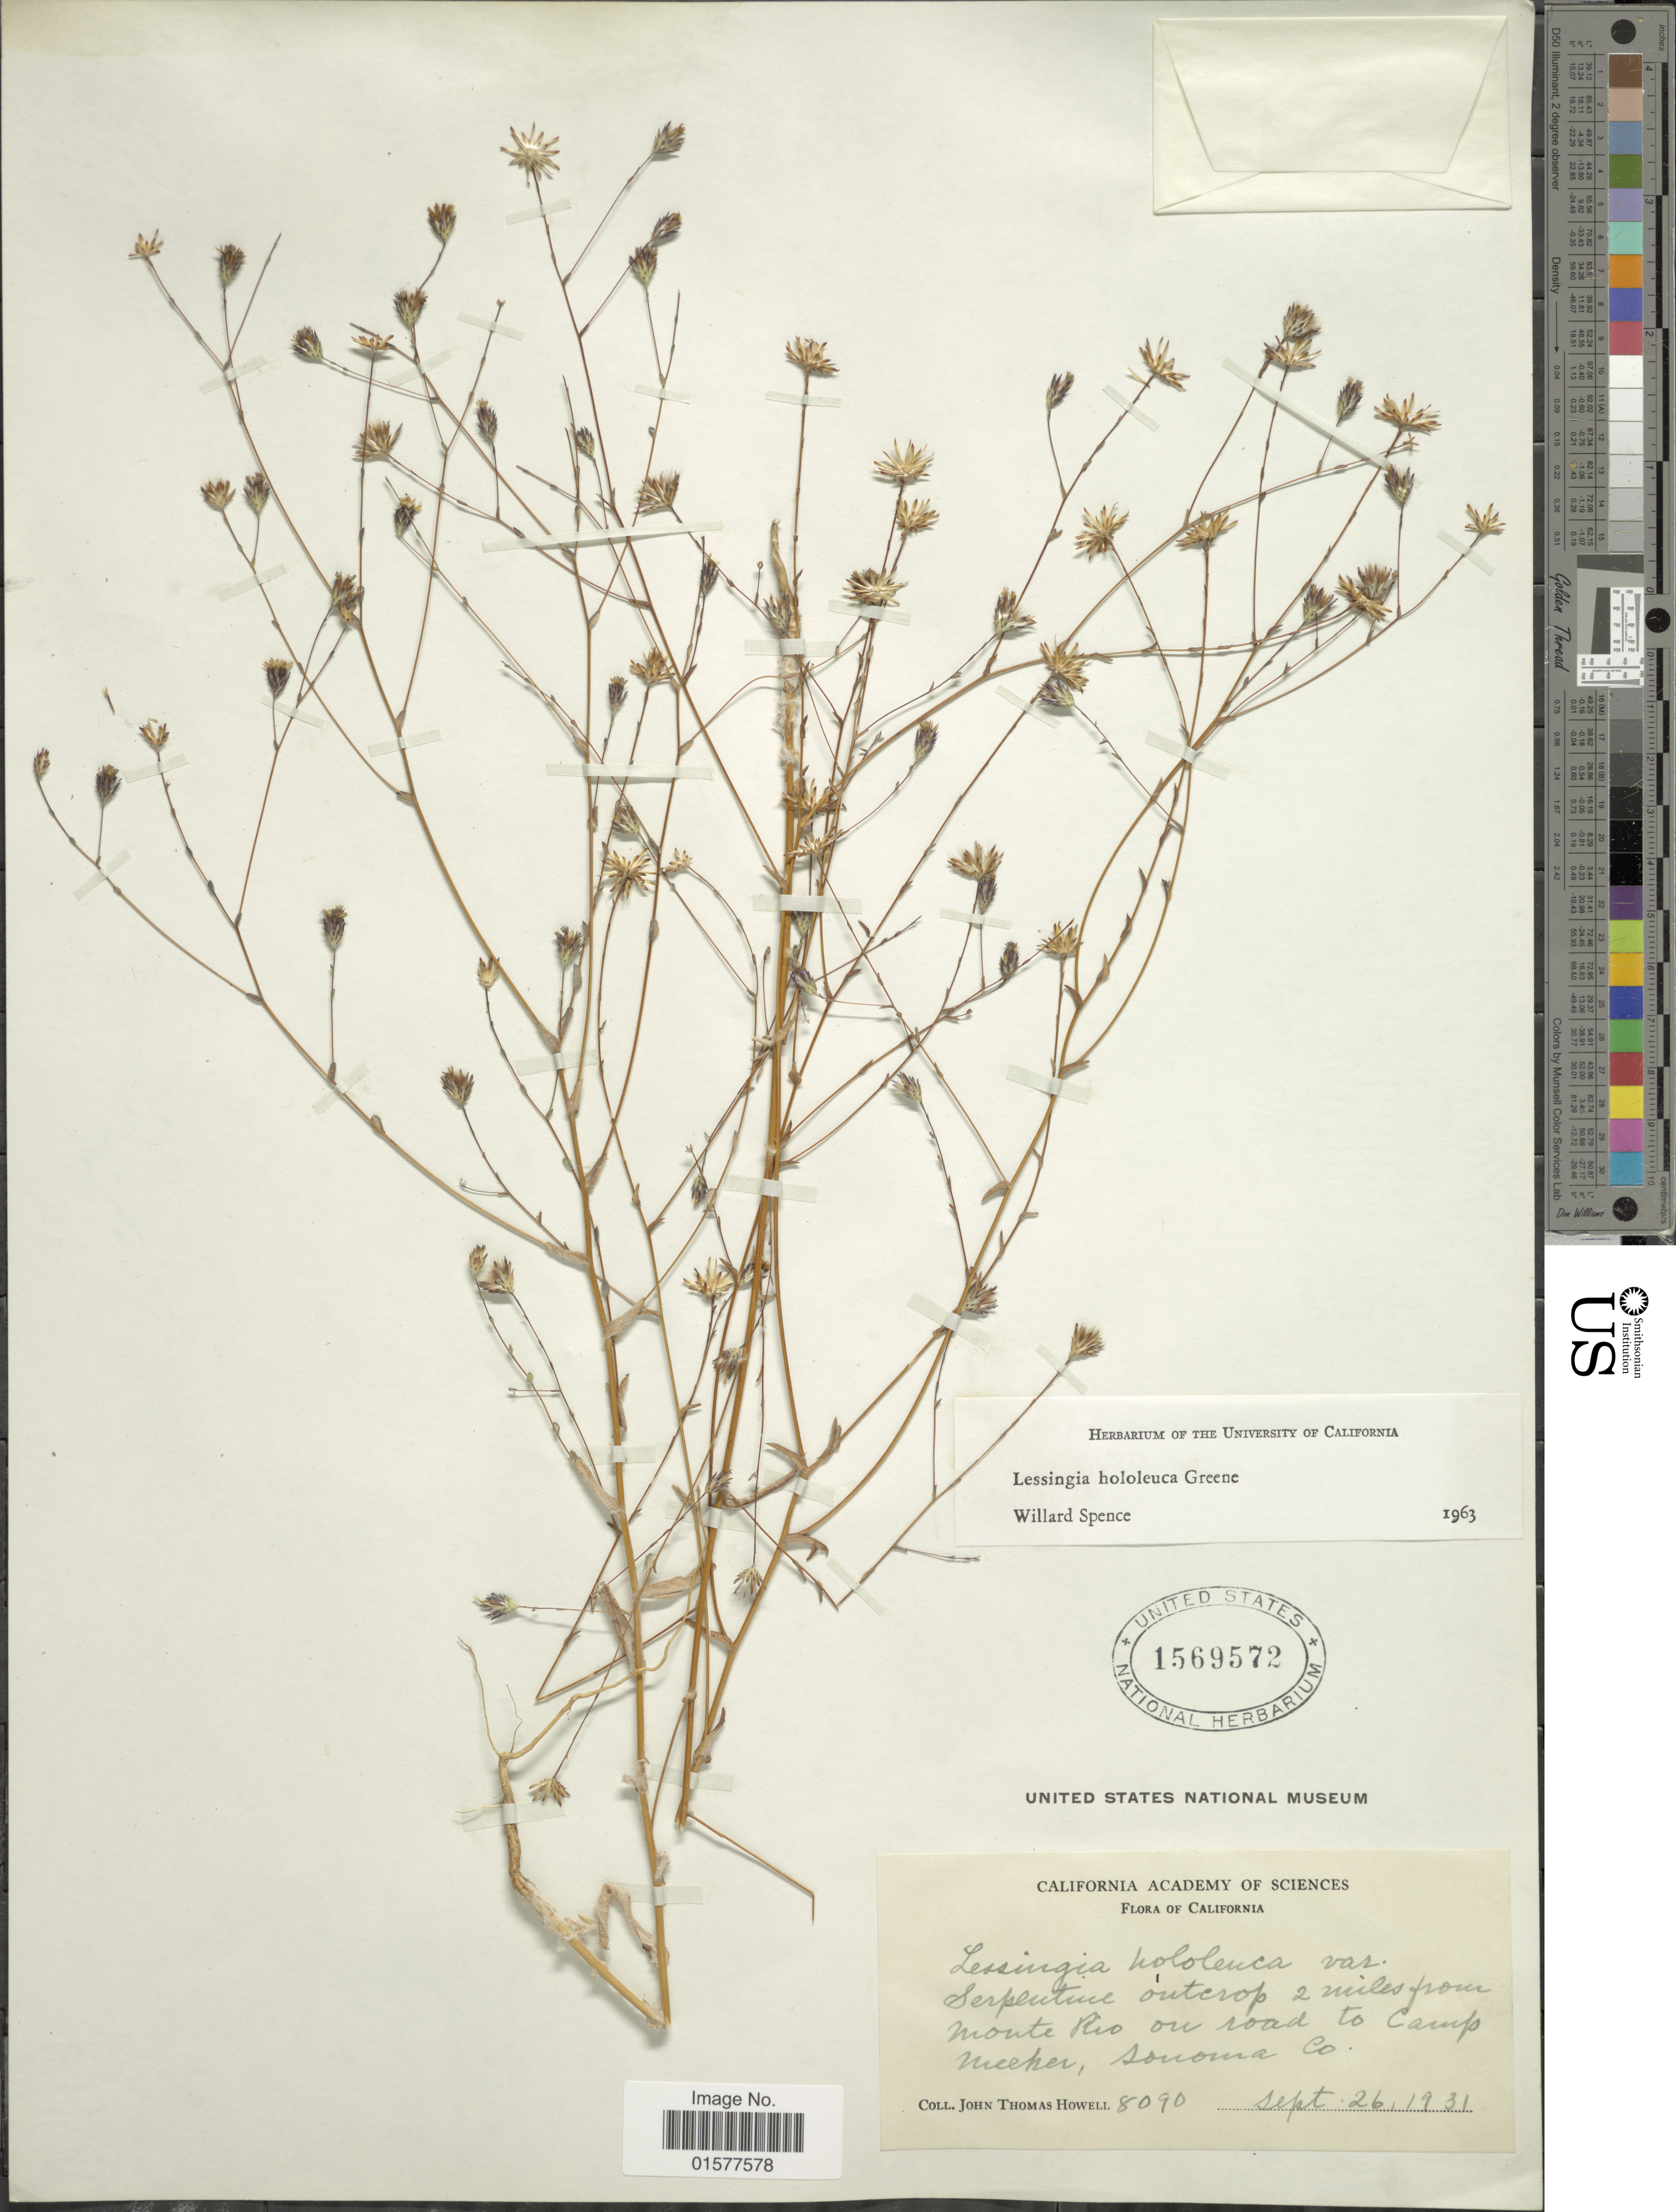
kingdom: Plantae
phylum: Tracheophyta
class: Magnoliopsida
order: Asterales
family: Asteraceae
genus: Lessingia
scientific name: Lessingia hololeuca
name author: Greene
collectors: J. T. Howell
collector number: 8090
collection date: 1931-09-26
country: United States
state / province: California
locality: Serpentine outcrop 2 miles from monte Rio on road to camp mecher, Sonora Co.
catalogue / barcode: US 1569572